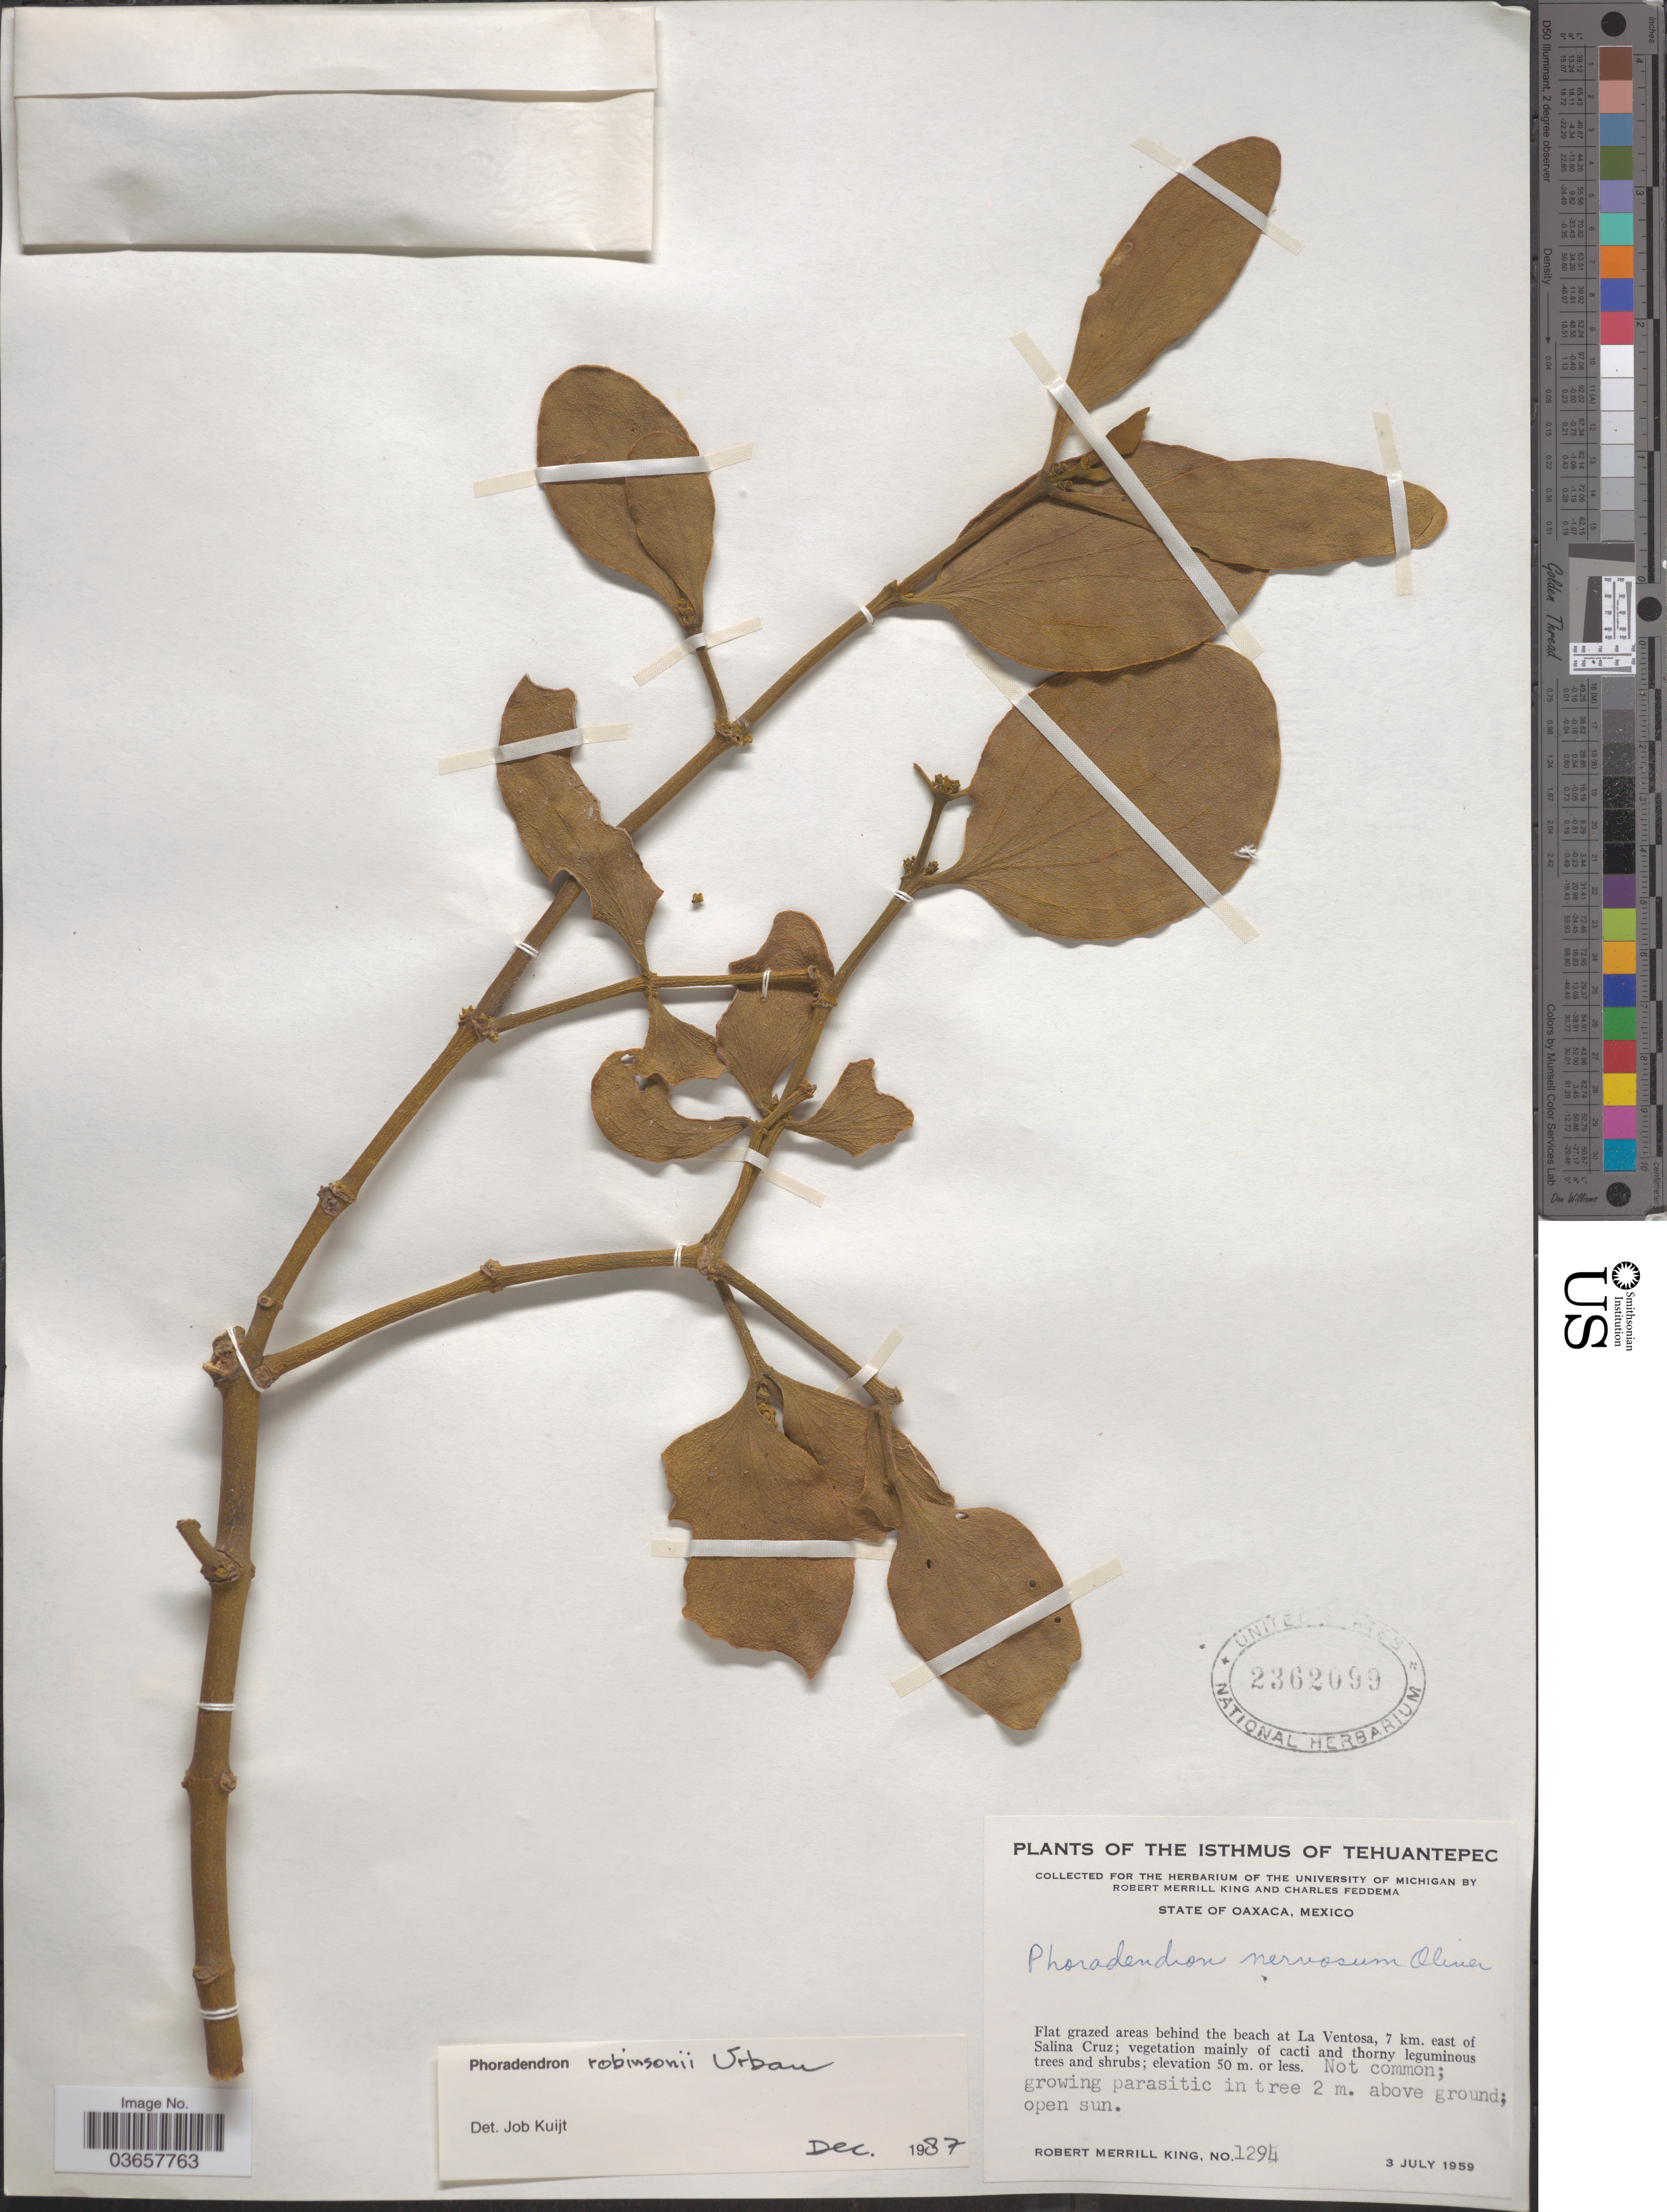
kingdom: Plantae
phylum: Tracheophyta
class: Magnoliopsida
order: Santalales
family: Viscaceae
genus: Phoradendron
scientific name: Phoradendron robinsonii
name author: Urb.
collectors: R. M. King & C. Feddema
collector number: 1294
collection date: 1959-07-03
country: Mexico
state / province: Oaxaca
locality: The Isthmus of Tehuantepec. Flat grazed areas behind the beach at La Ventosa, 7 km. east of Salina Cruz.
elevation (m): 50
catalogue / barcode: US 2362099